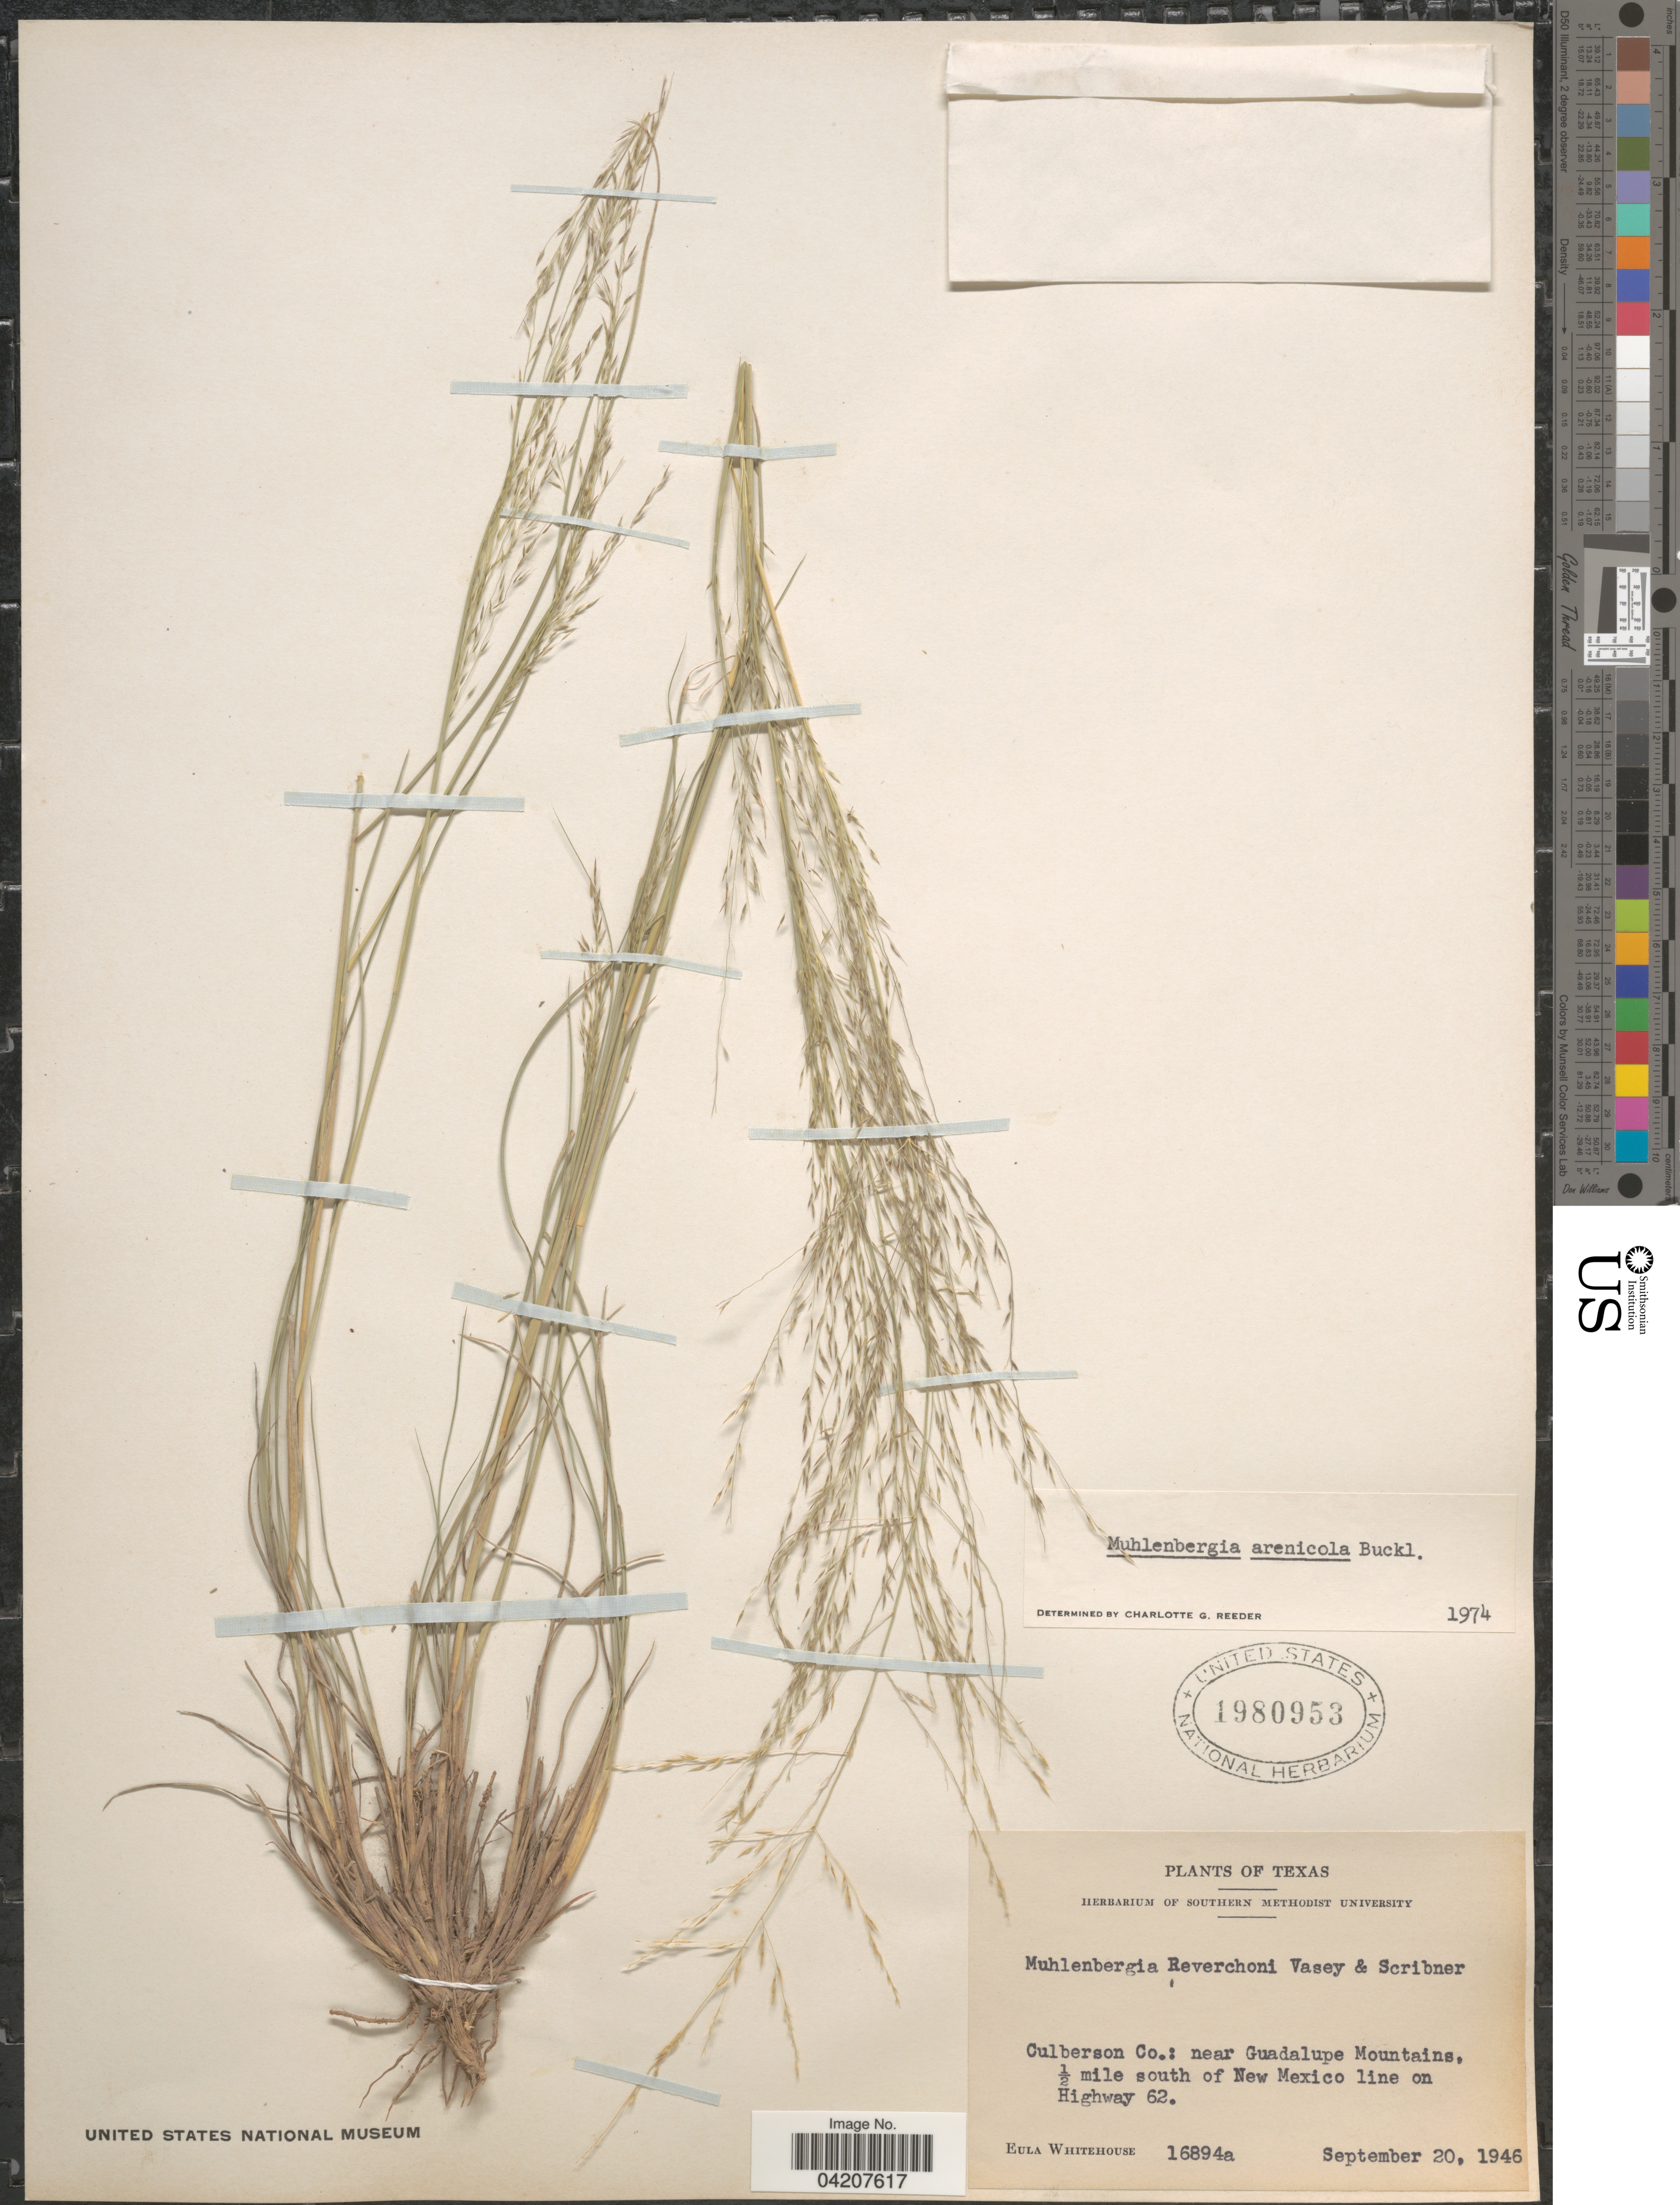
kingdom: Plantae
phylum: Tracheophyta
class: Liliopsida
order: Poales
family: Poaceae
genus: Muhlenbergia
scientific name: Muhlenbergia arenicola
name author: Buckley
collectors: E. Whitehouse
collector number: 16894a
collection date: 1946-09-20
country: United States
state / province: Texas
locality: Culberson Co.: near Guadalupe Mountains, ½ mile south of New Mexico line on Highway 62.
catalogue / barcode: US 1980953